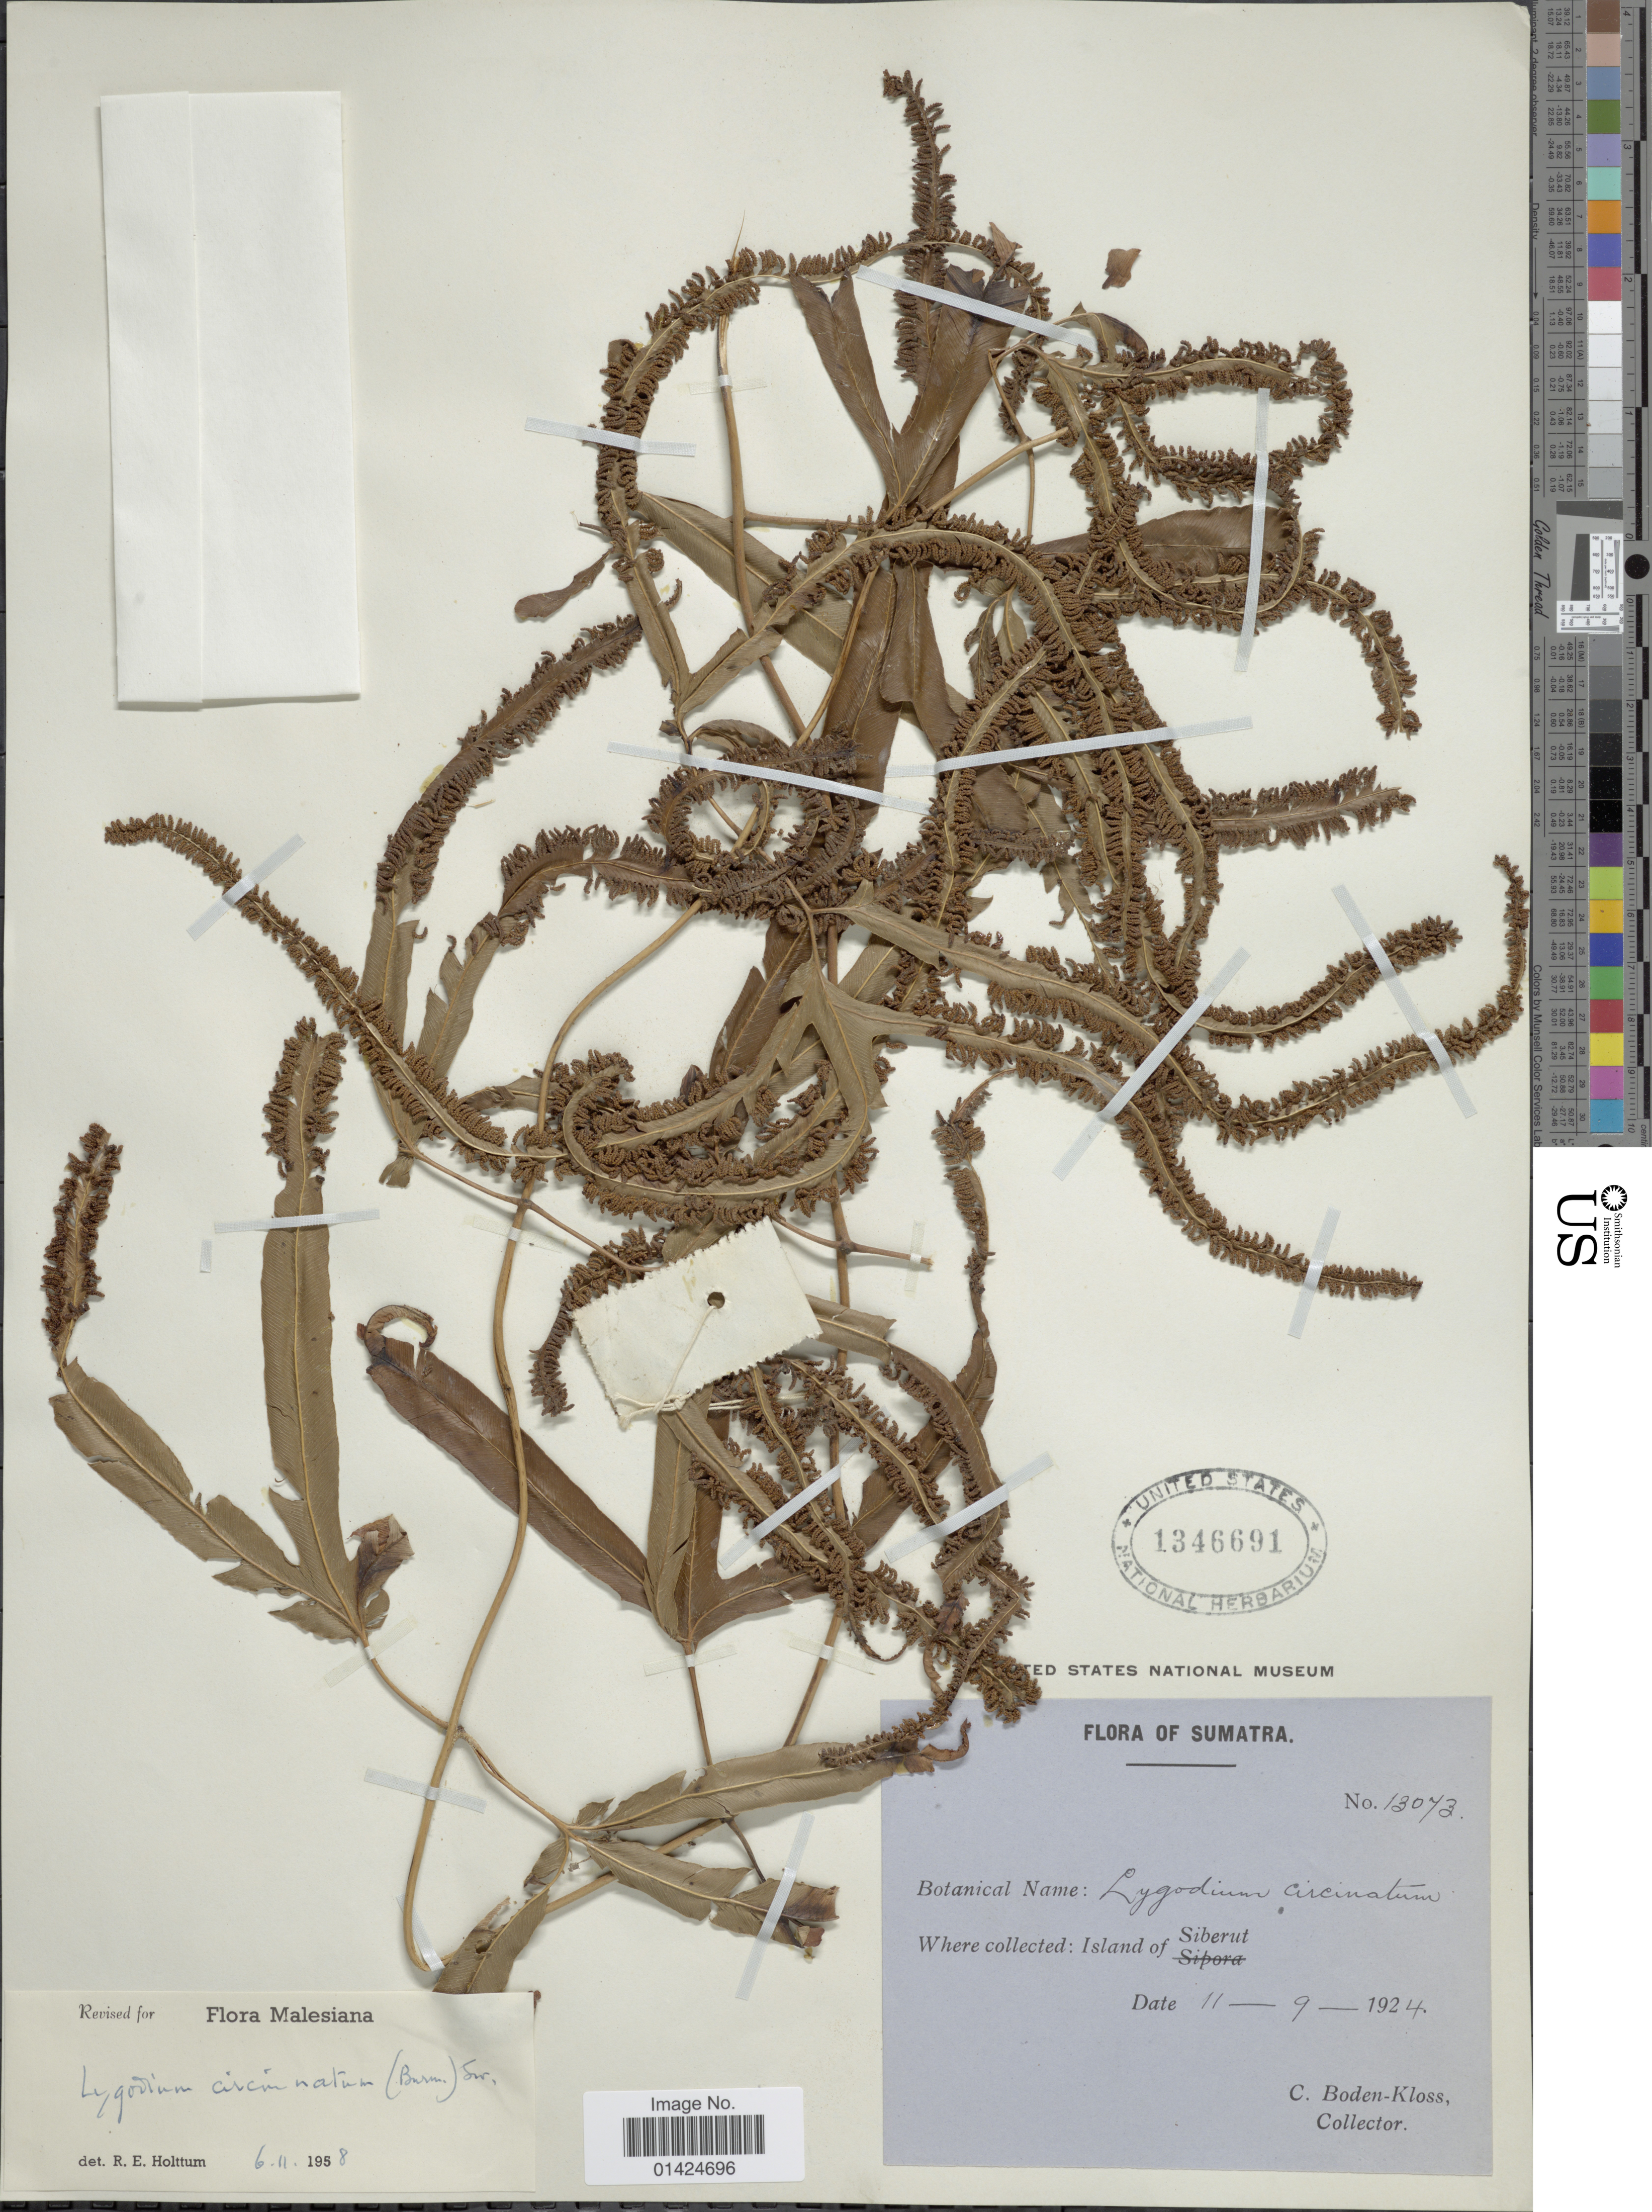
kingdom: Plantae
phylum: Tracheophyta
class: Polypodiopsida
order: Schizaeales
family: Lygodiaceae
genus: Lygodium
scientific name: Lygodium circinnatum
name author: (Burm. f.) Sw.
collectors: C. Boden-Kloss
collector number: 13073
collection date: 1924-09-11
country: Indonesia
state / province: Sumatra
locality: Island of Siberut.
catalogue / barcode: US 1346691